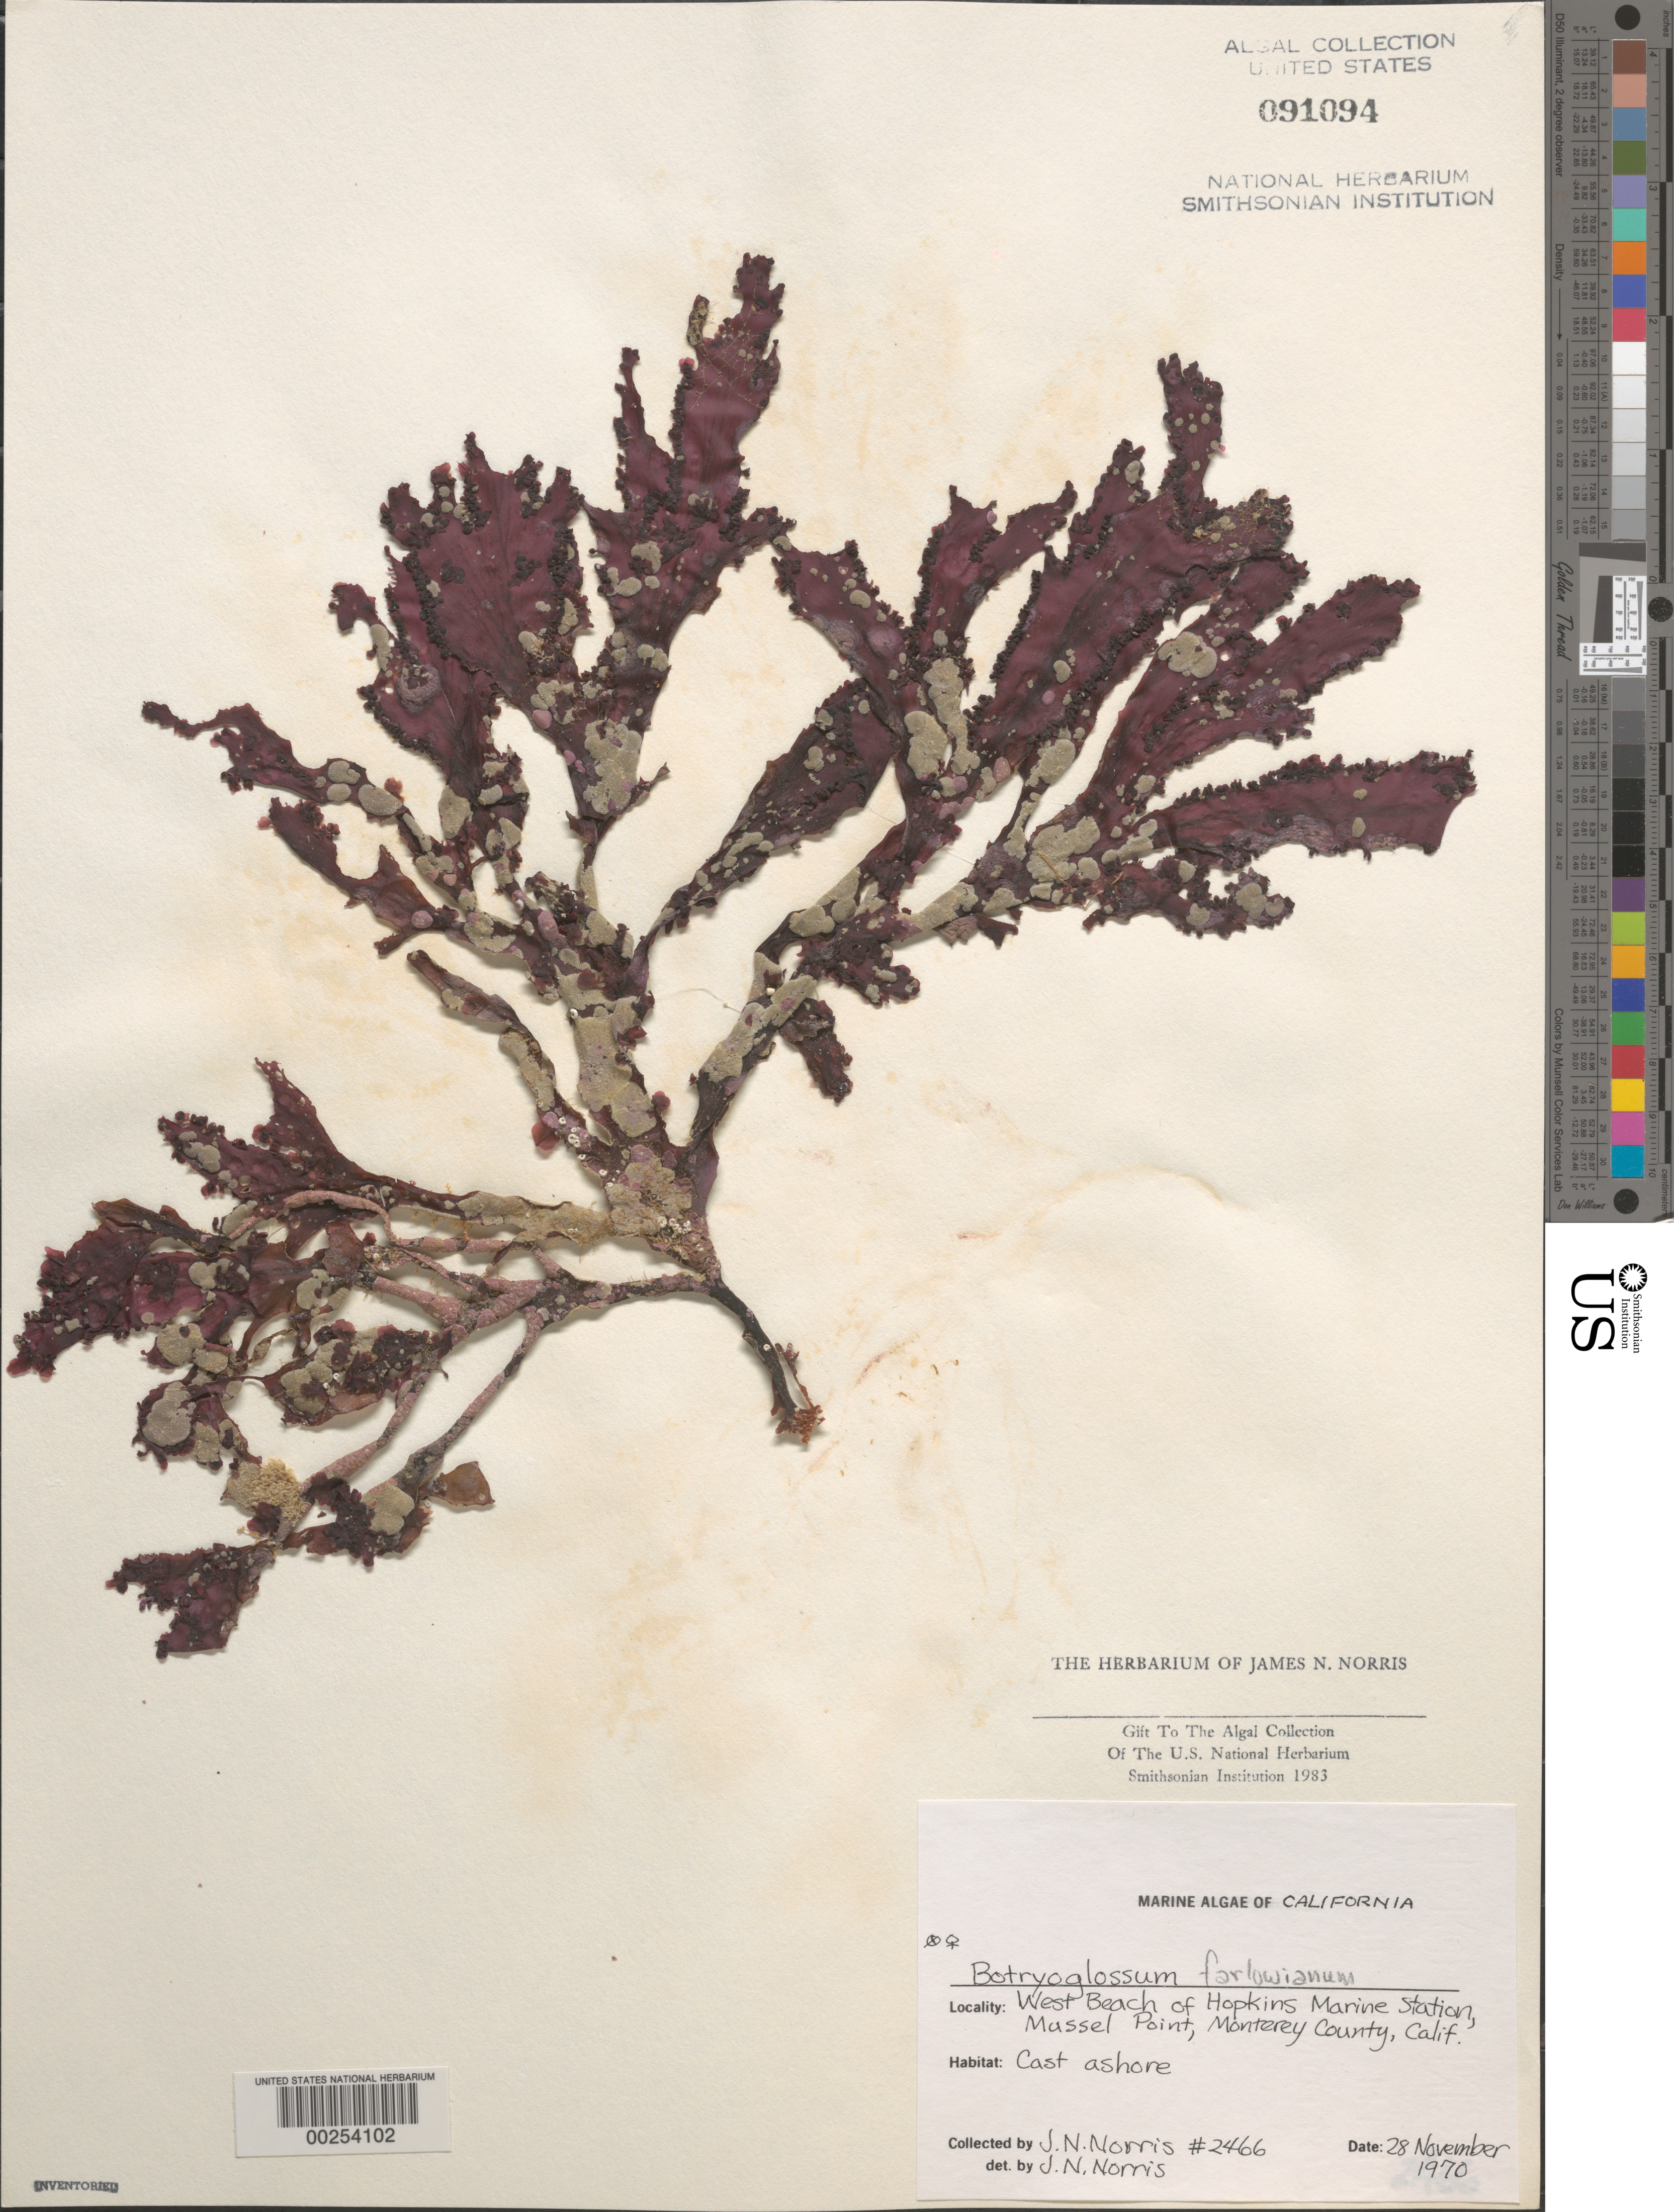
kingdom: Plantae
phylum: Rhodophyta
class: Florideophyceae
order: Ceramiales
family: Delesseriaceae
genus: Botryoglossum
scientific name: Botryoglossum farlowianum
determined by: Norris, James N.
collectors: J. N. Norris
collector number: JN-2466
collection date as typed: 28 Nov 1970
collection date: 1970-11-28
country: United States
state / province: California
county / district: Monterey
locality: West beach, Hopkins Marine Station, Mussel Point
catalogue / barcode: US 91094